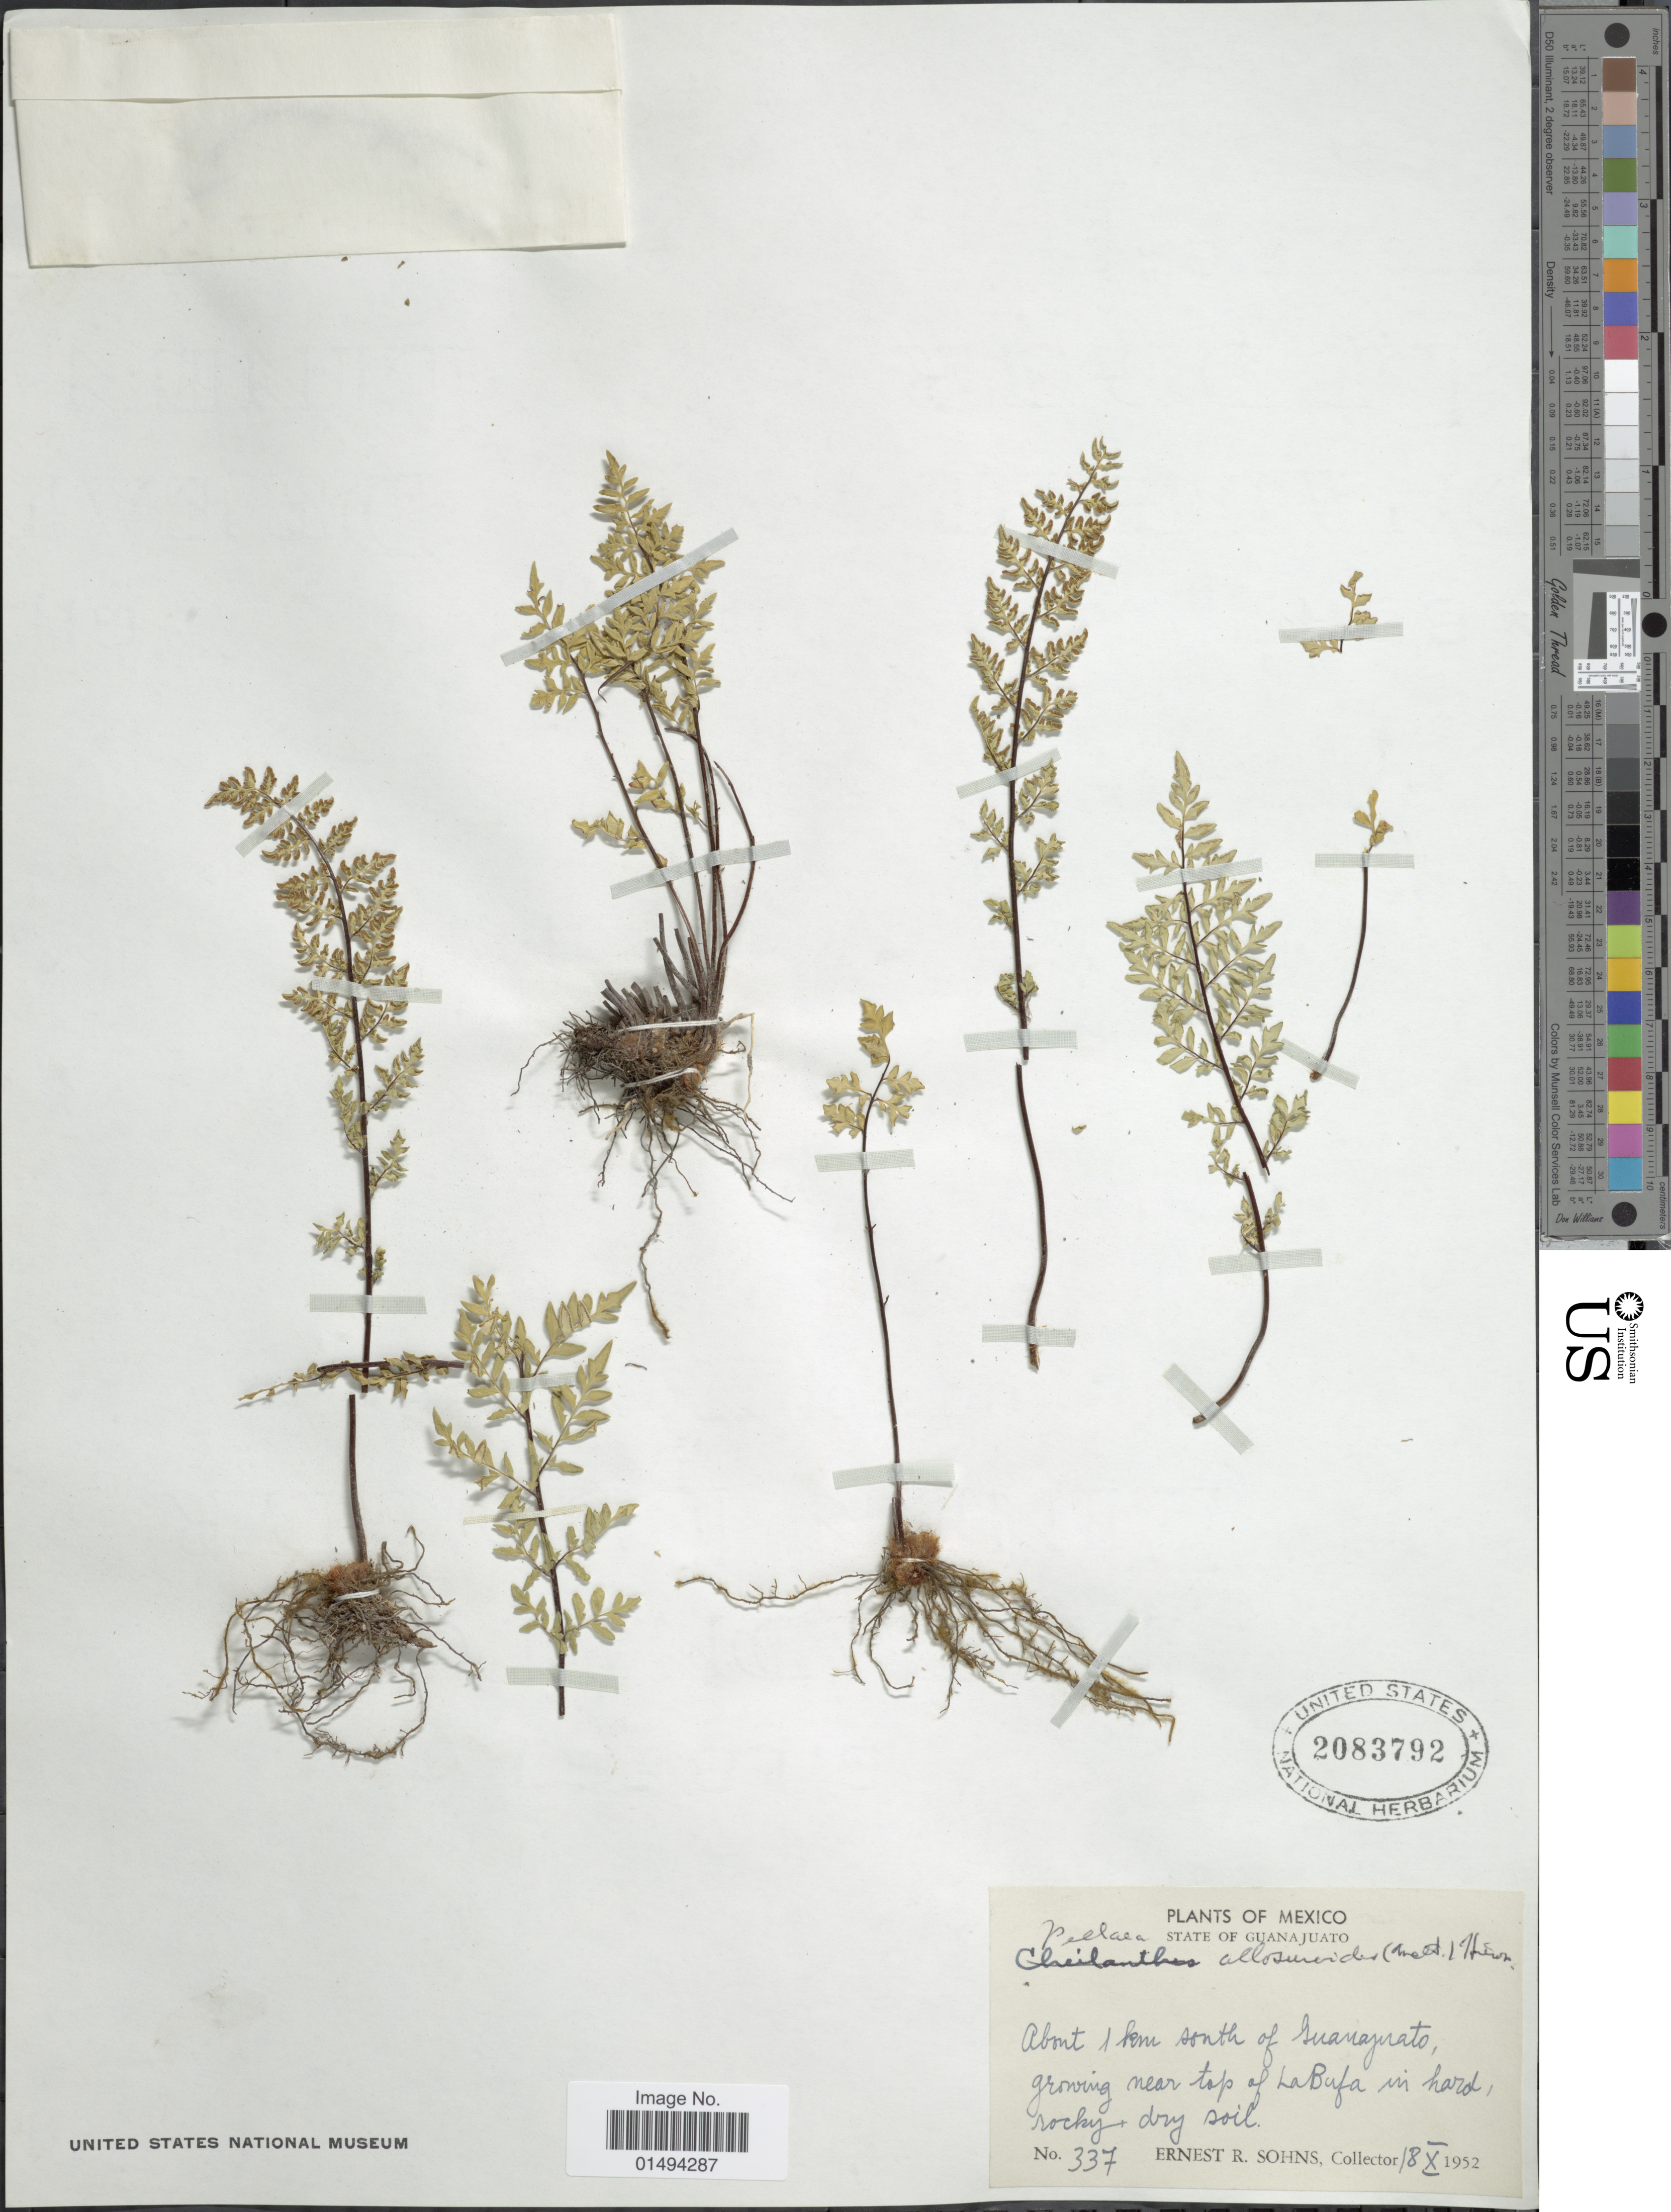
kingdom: Plantae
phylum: Tracheophyta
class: Polypodiopsida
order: Polypodiales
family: Pteridaceae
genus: Myriopteris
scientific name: Myriopteris allosuroides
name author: (Mett.) Grusz & Windham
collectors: E. R. Sohns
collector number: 337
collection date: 1952-10-08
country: Mexico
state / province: Guanajuato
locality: About 1 km south of Guanajuato, growing near top of La Bufa in hard, rocky, dry soil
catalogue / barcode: US 2083792